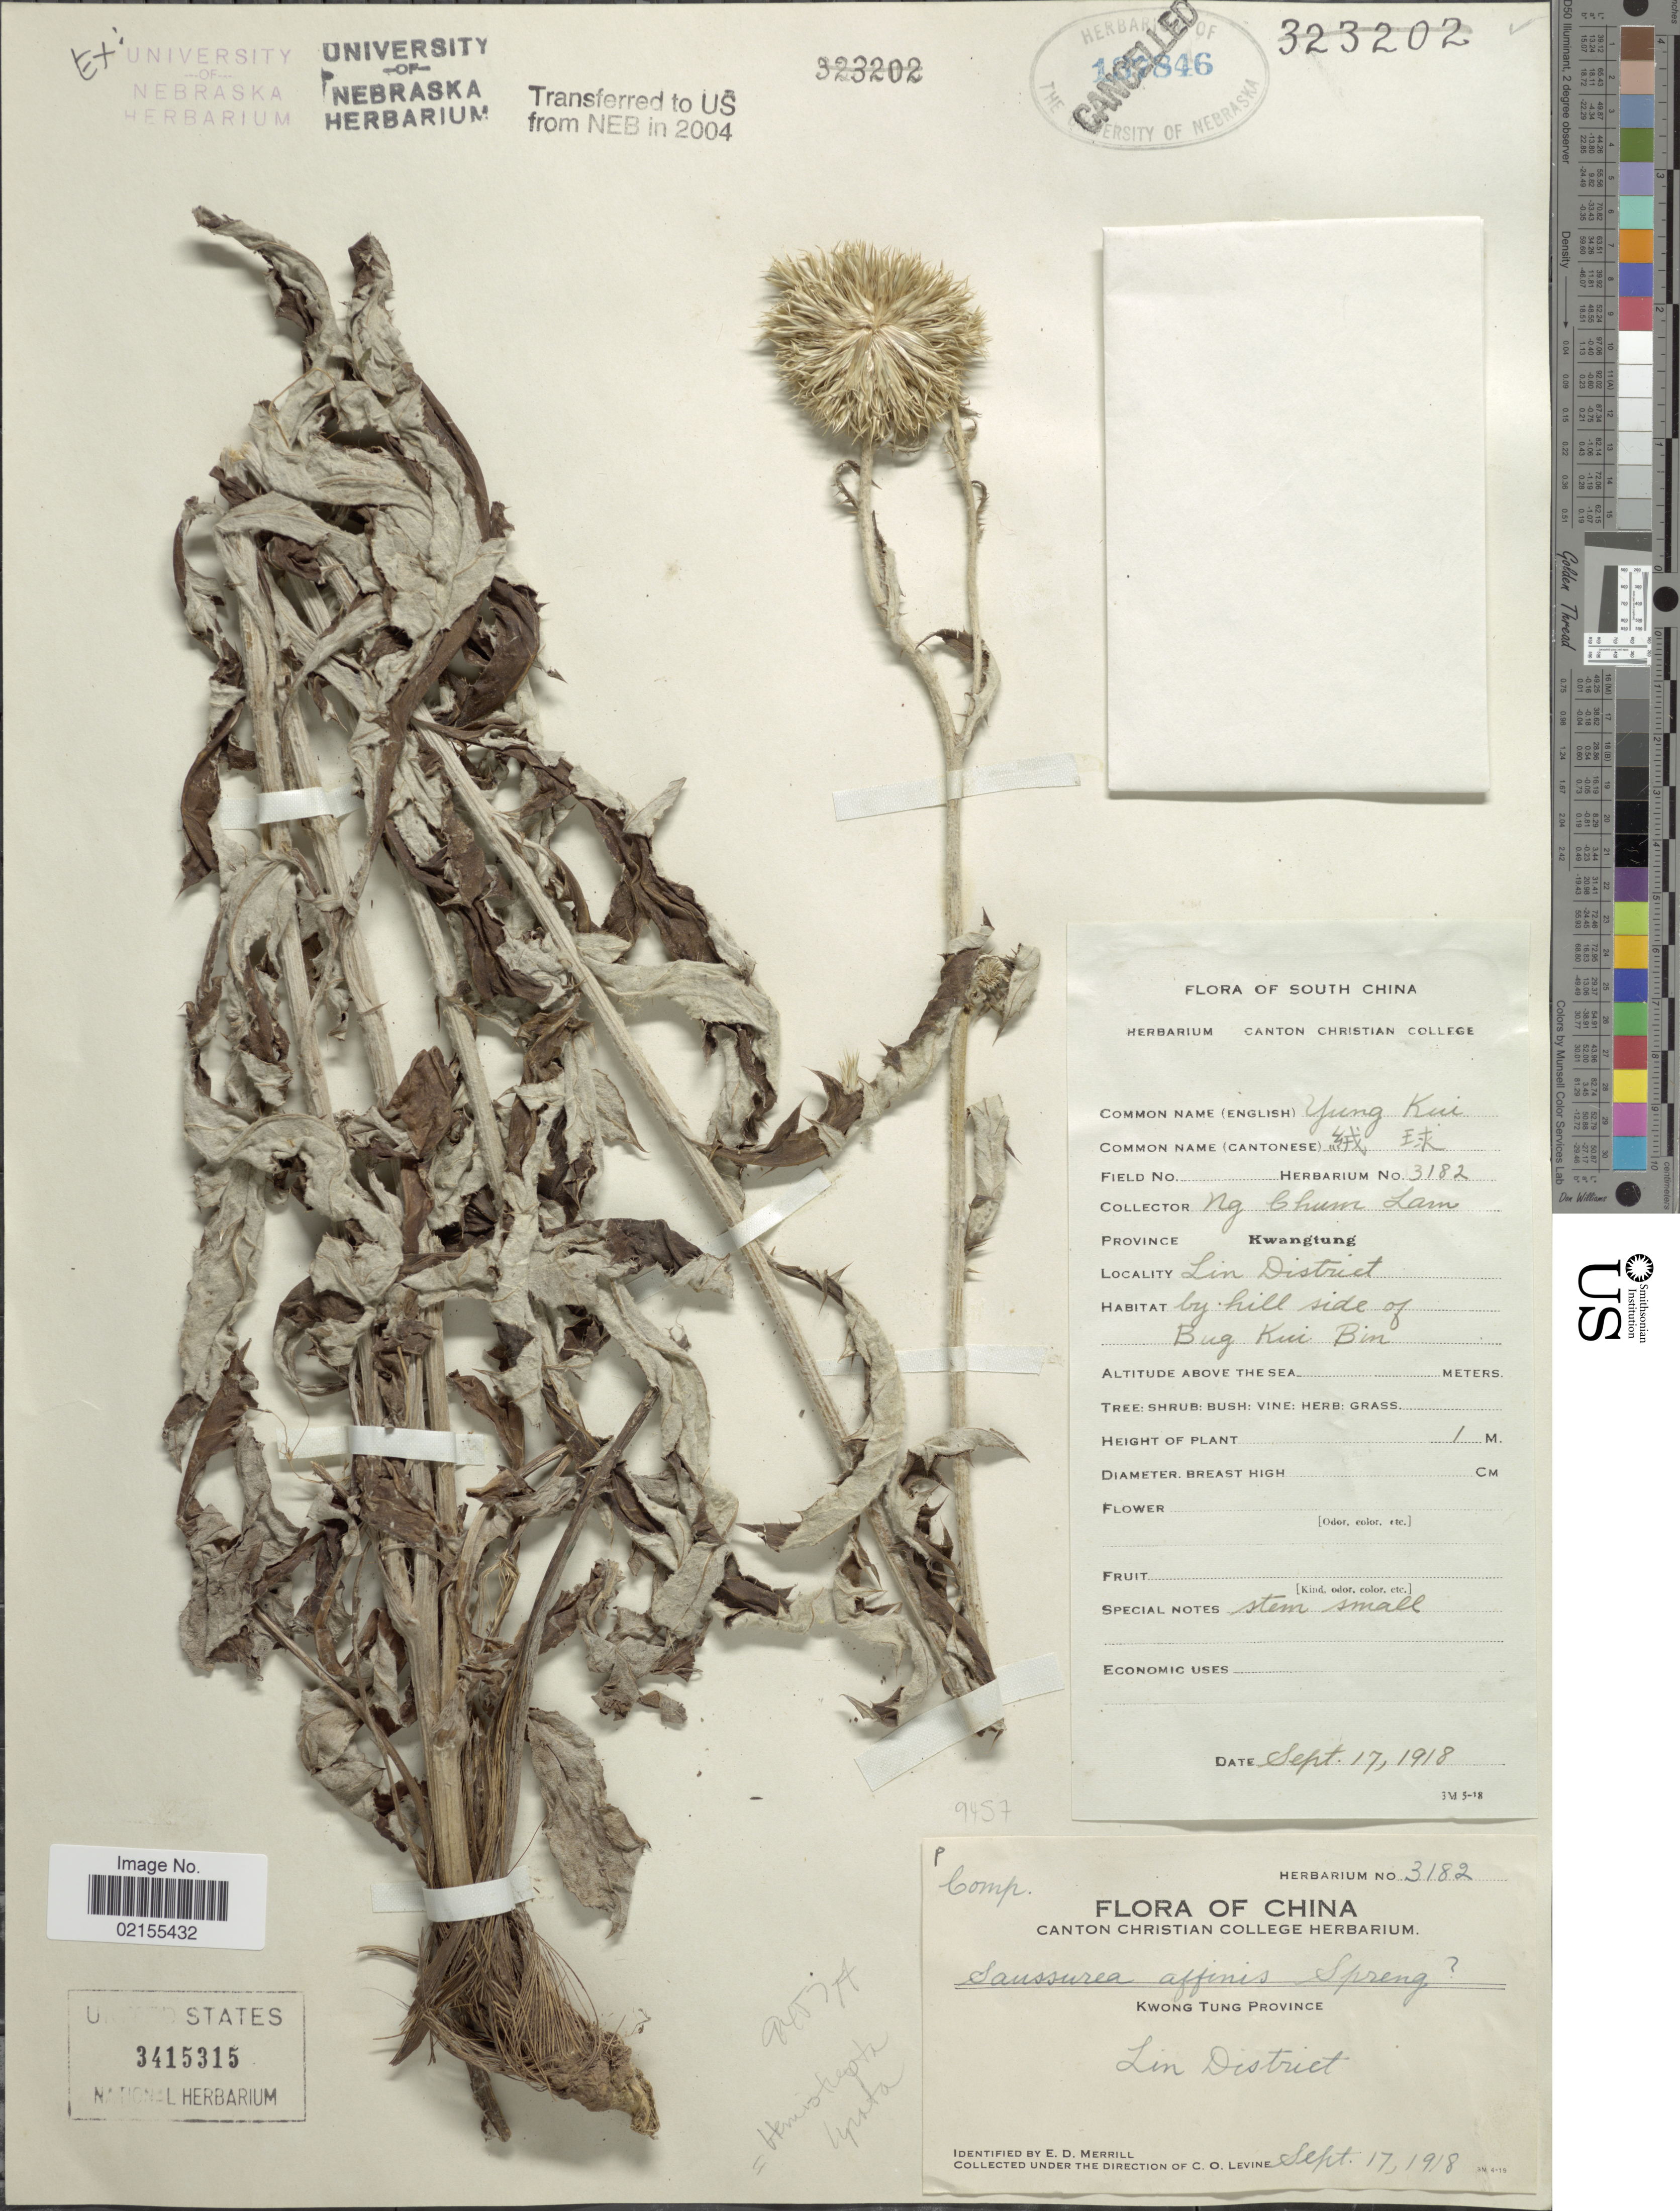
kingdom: Plantae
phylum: Tracheophyta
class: Magnoliopsida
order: Asterales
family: Asteraceae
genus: Echinops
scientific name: Echinops grijsii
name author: Hance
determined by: Chen, Yousheng S.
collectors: N. C. Lam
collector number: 3182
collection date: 1918-09-17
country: China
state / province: Guangdong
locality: Kwong Tung Province, Lin District, hill side of Bug Kin [interpreted] Bin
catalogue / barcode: US 3415315